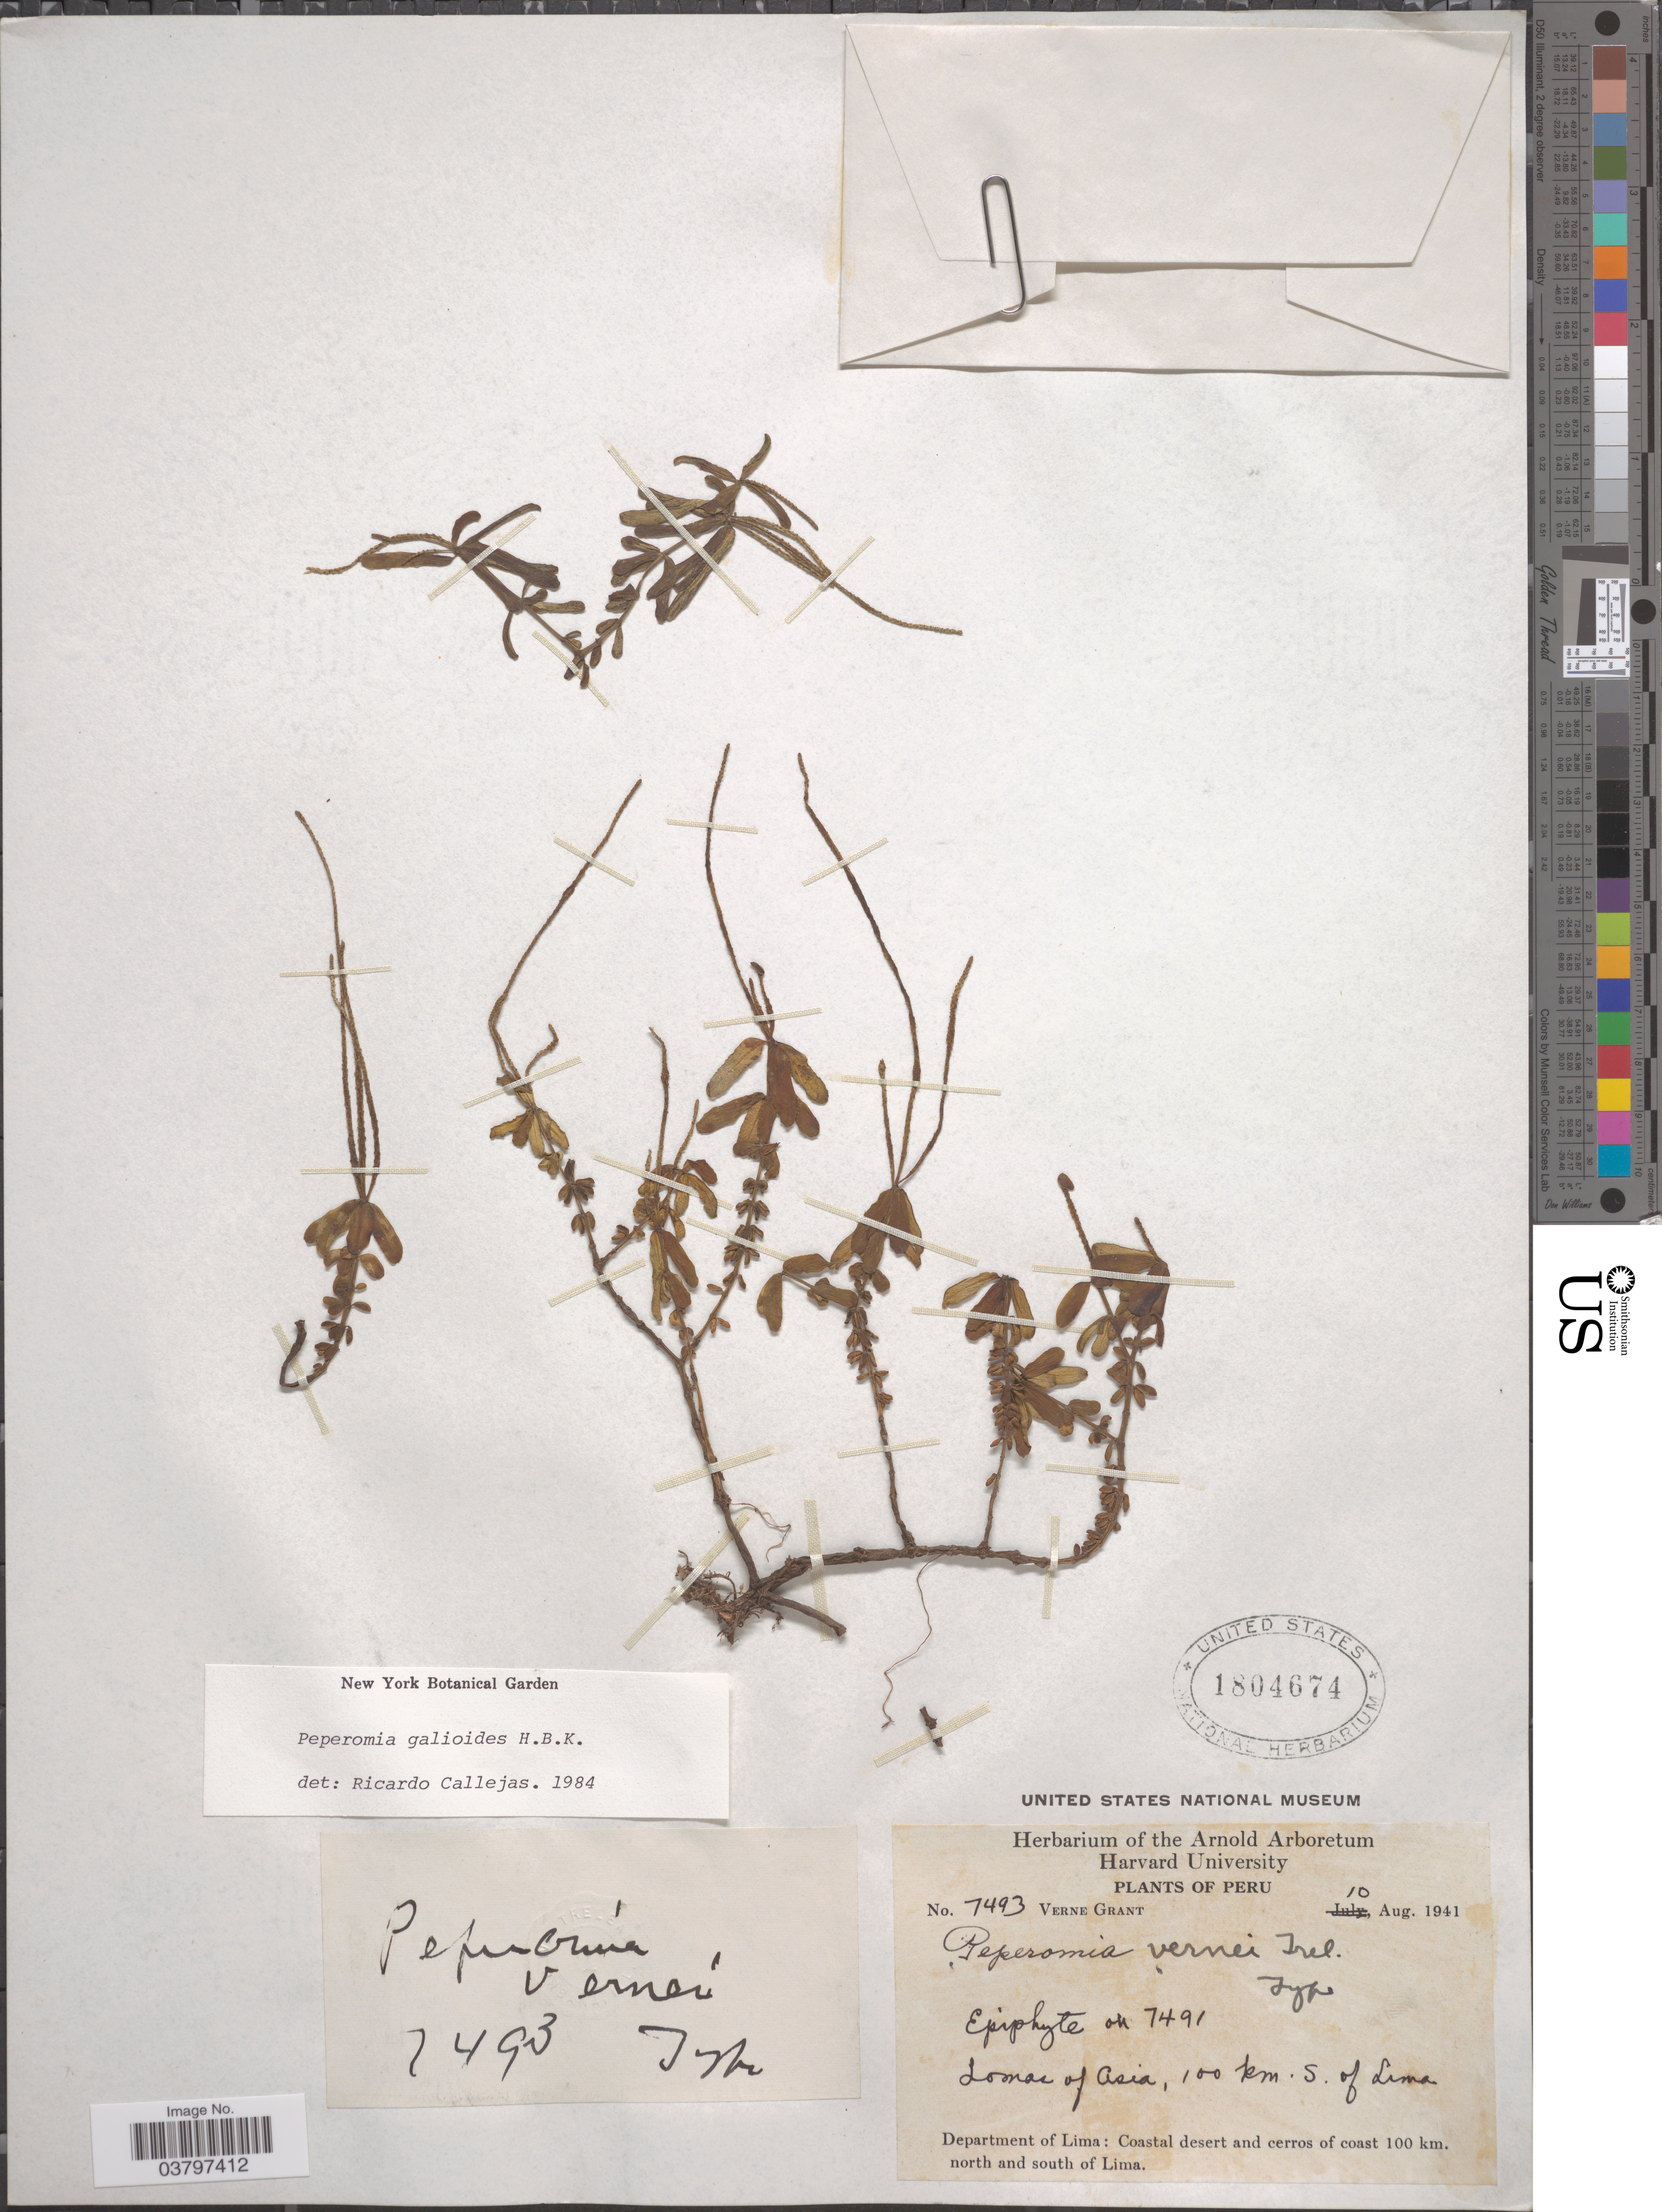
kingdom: Plantae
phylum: Tracheophyta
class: Magnoliopsida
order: Piperales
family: Piperaceae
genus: Peperomia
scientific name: Peperomia galioides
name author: Kunth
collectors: V. Grant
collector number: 7493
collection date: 1941-08-10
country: Peru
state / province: Lima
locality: Lomas of Asia, 100 km. S. of Lima. Department of Lima: Coastal desert and cerros of coast 100 km. north and south of Lima.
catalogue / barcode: US 1804674